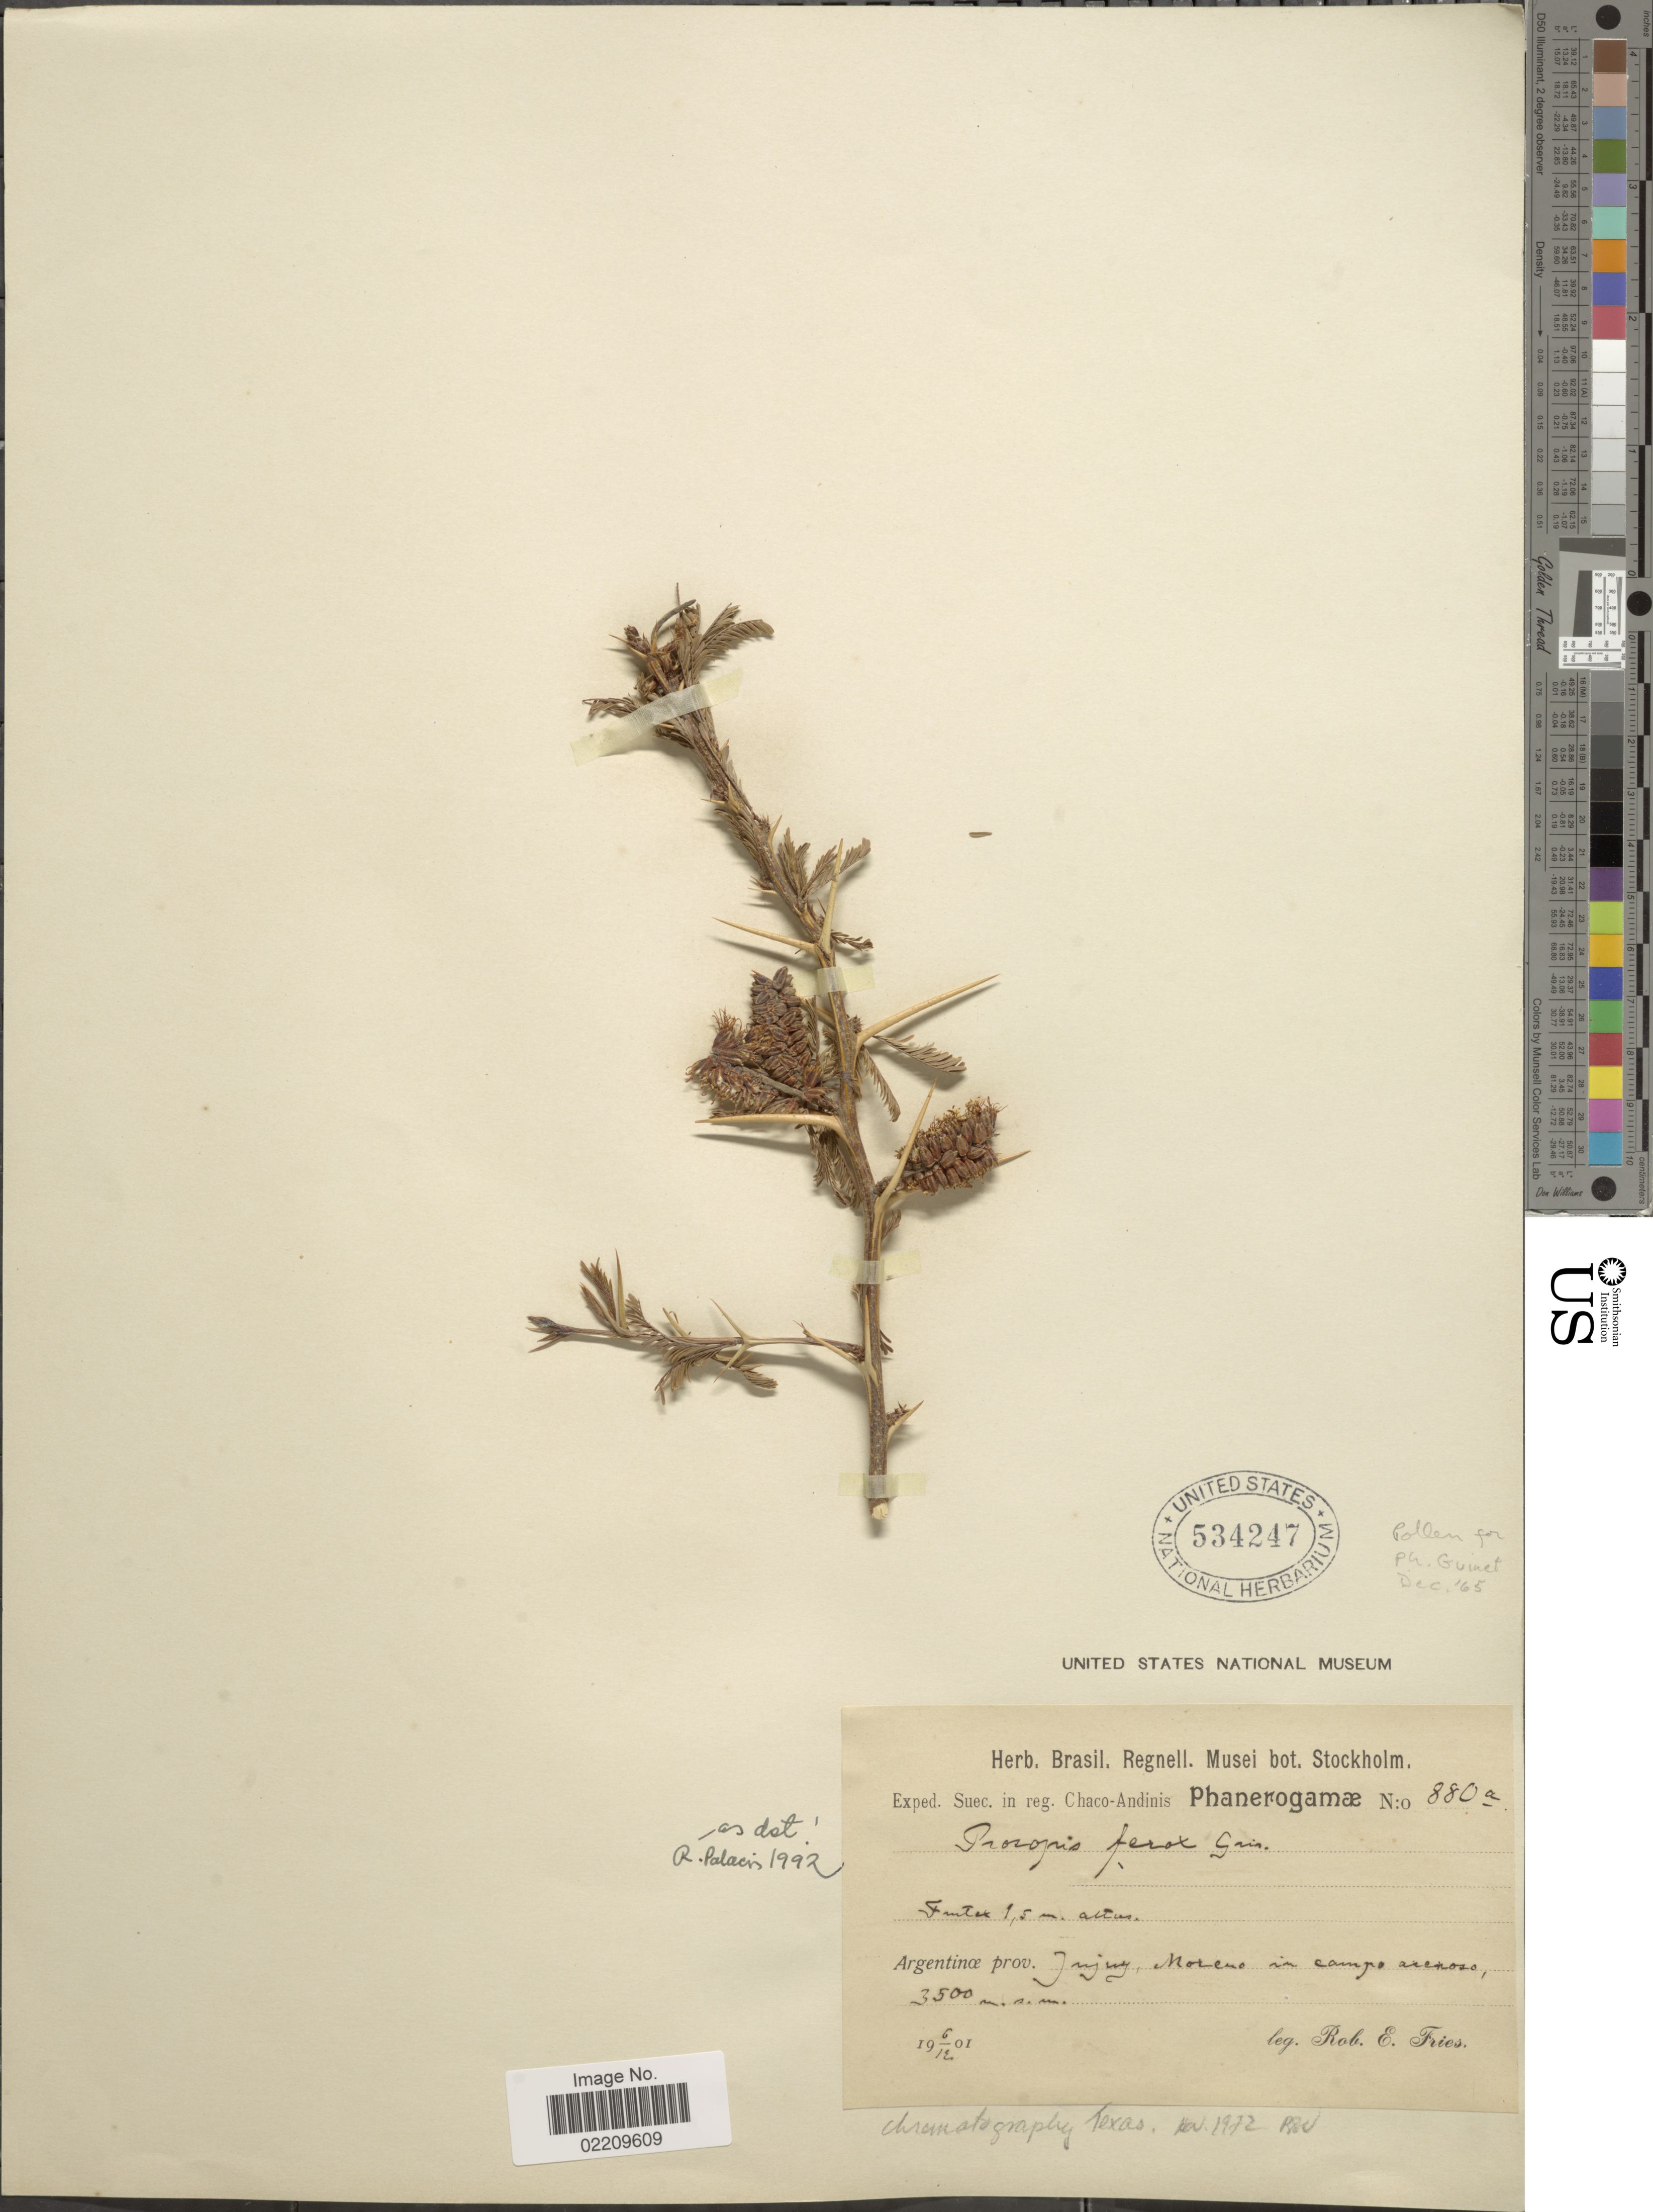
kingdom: Plantae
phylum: Tracheophyta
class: Magnoliopsida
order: Fabales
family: Fabaceae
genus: Strombocarpa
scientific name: Strombocarpa ferox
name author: (Griseb.) C. E. Hughes & G.P. Lewis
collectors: R. E. Fries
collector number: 880a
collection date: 1901-12-06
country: Argentina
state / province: Jujuy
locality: Reg. Chaco-Andinis. Argentinae prov. Jujuy, moreno in campo arenoso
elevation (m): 3500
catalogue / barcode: US 534247